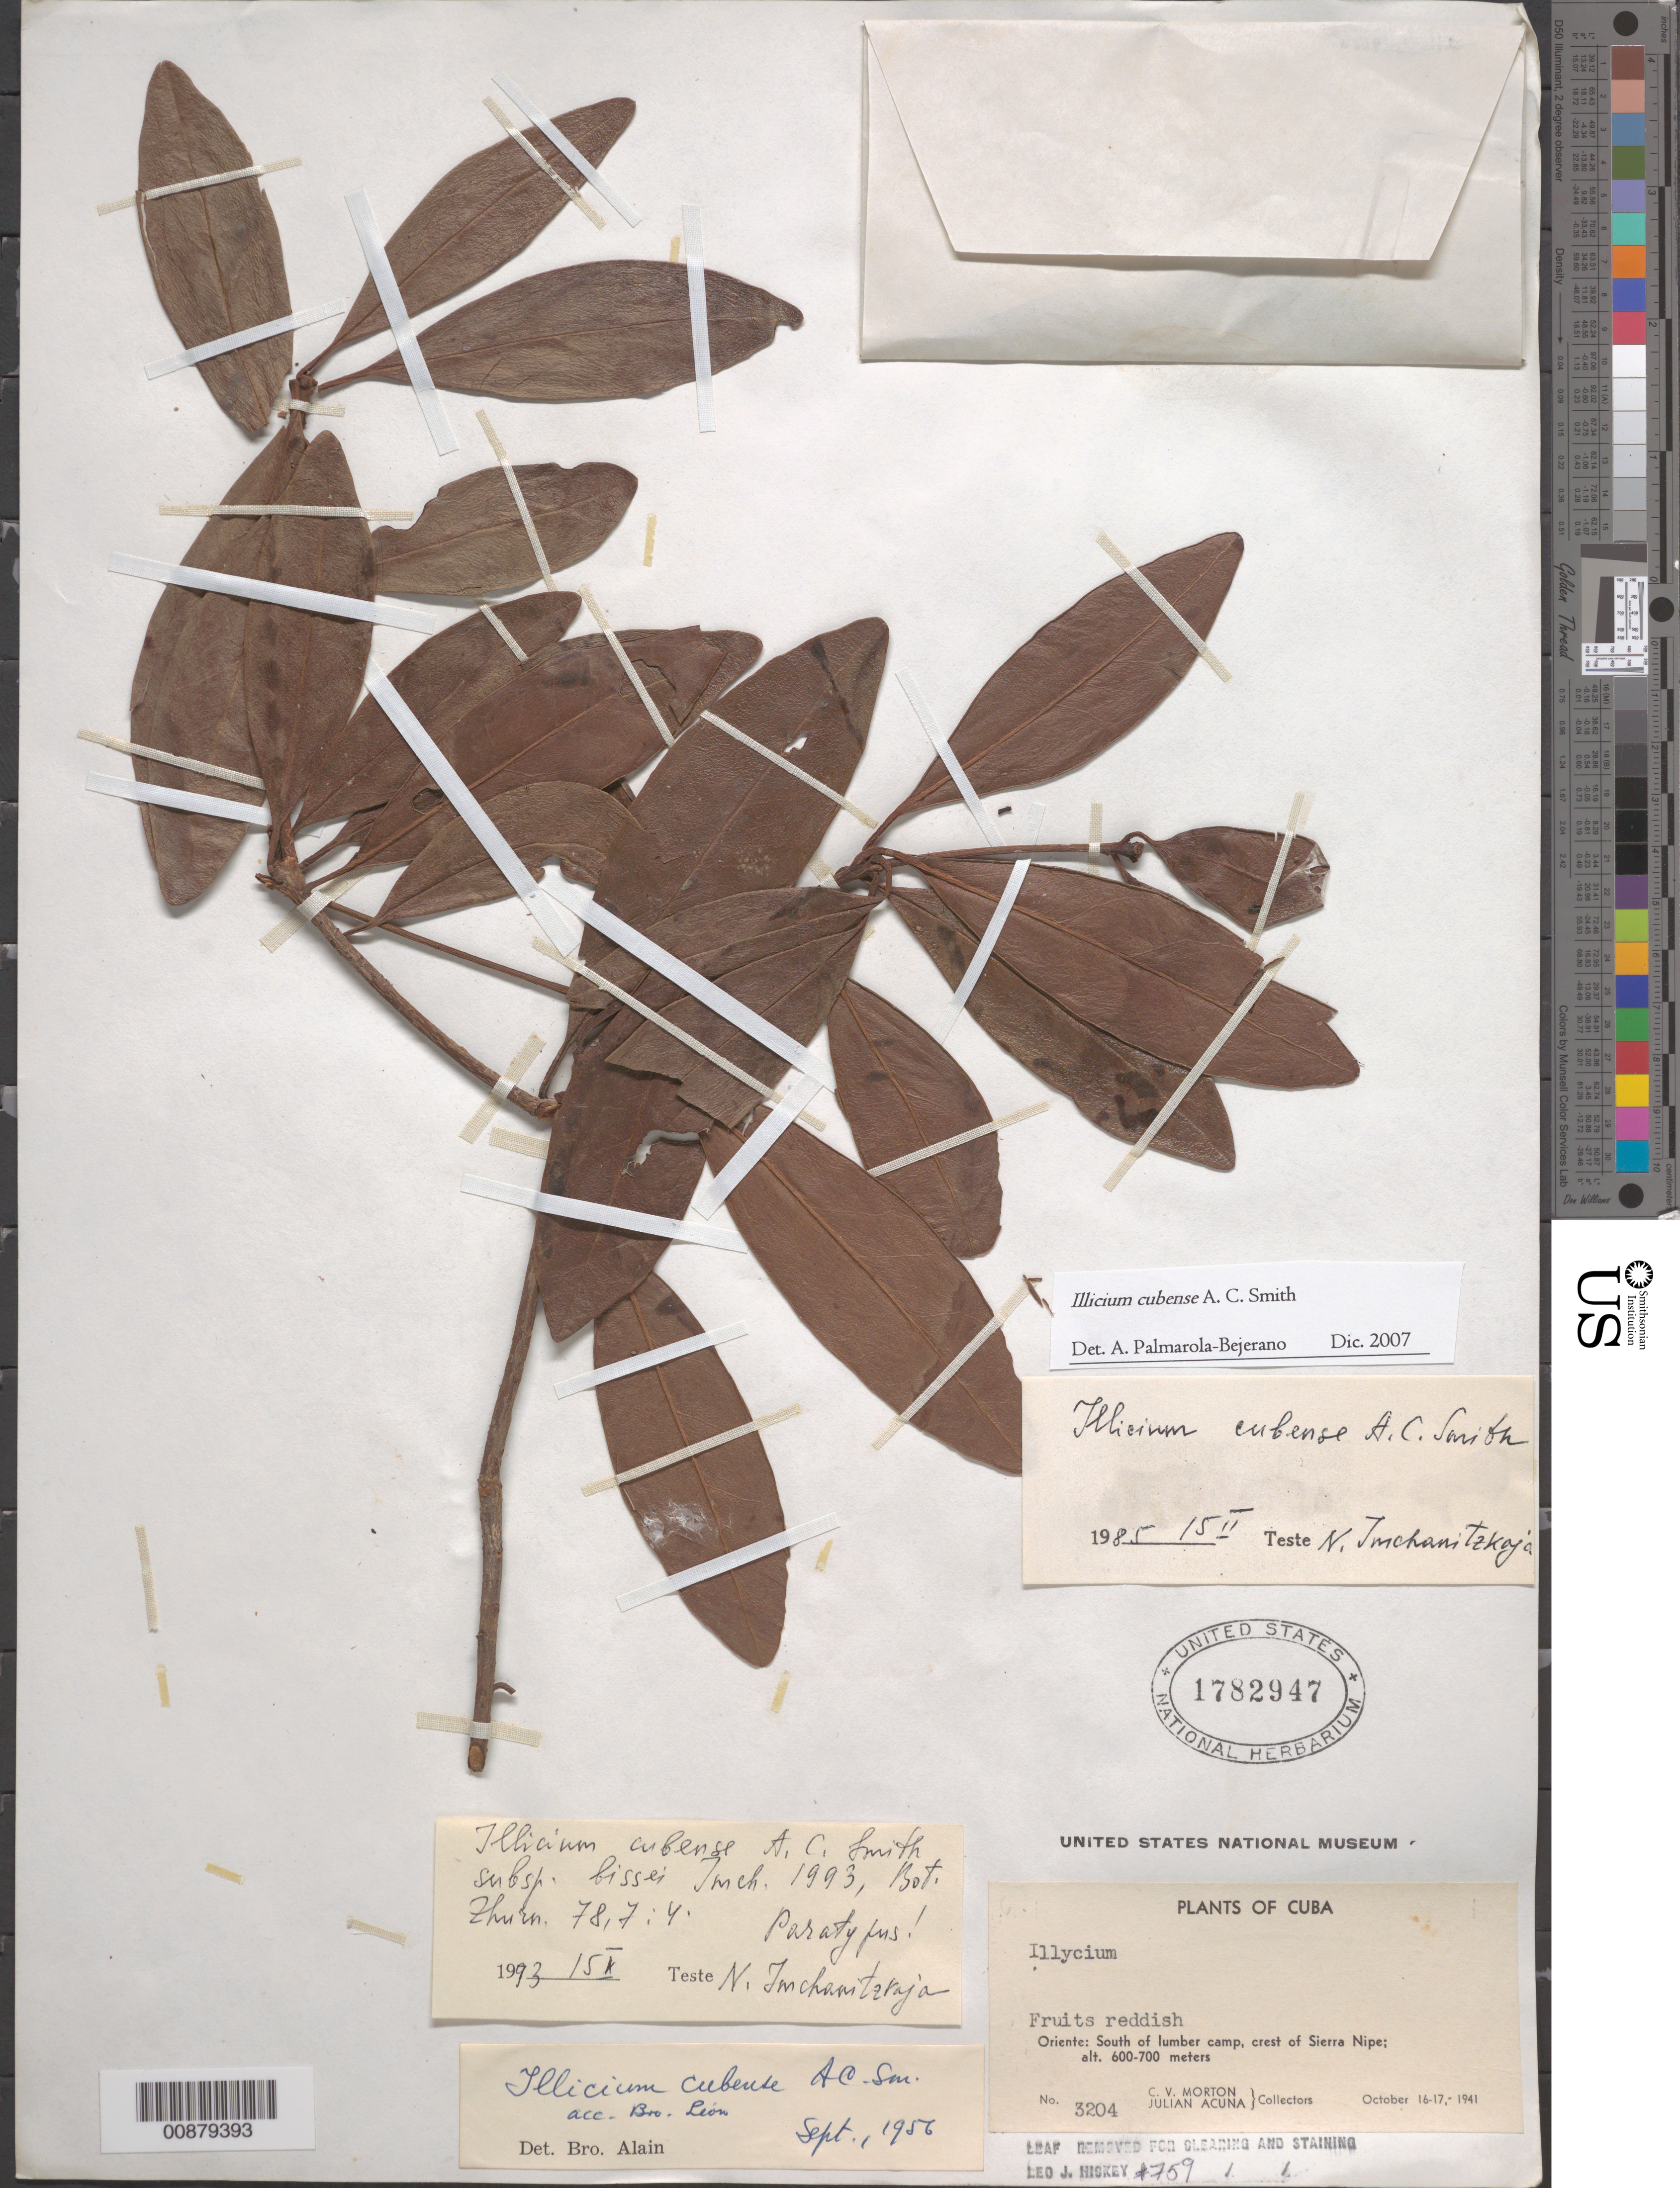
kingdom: Plantae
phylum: Tracheophyta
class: Magnoliopsida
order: Austrobaileyales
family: Schisandraceae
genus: Illicium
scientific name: Illicium cubense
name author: A.C. Sm.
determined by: Palmarola-Bejerano, A.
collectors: C. V. Morton & J. Acuña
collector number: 3204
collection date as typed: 16 Oct 1941 to 17 Oct 1941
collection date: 1941-10-16/1941-10-17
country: Cuba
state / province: Holguín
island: Cuba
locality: South of lumber camp, crest of Sierra Nipe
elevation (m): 600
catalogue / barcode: US 1782947